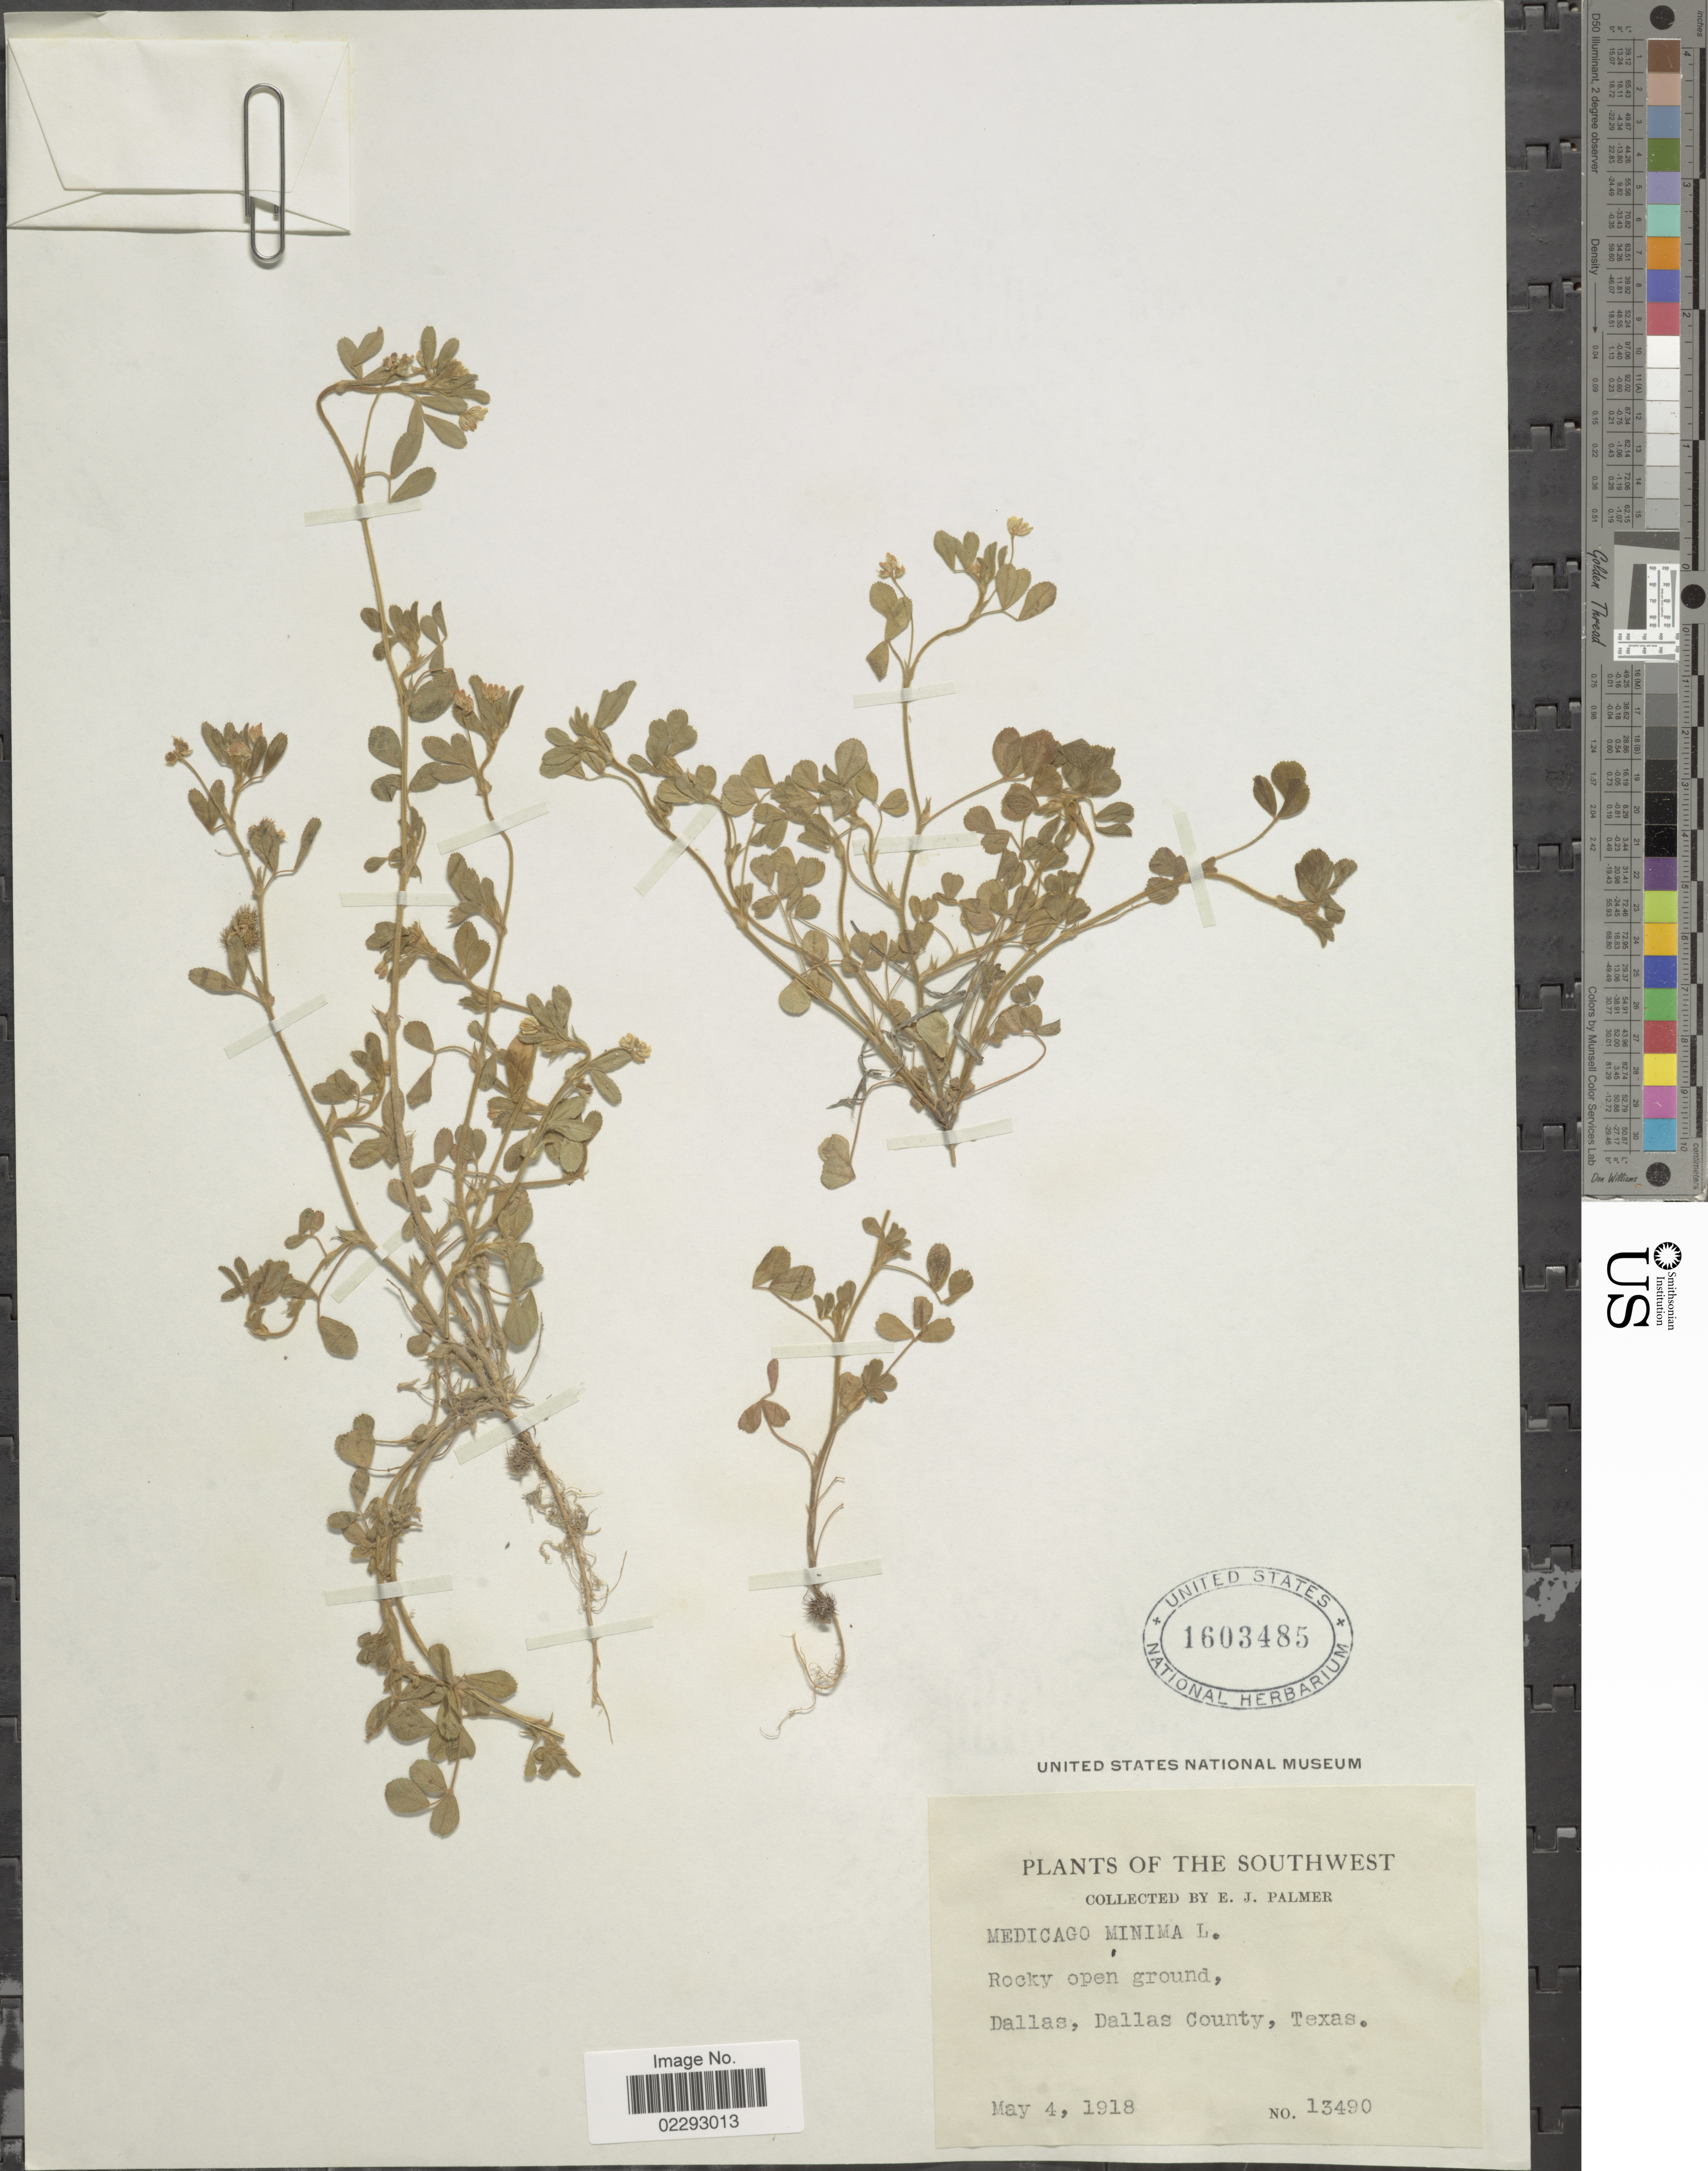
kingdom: Plantae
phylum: Tracheophyta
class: Magnoliopsida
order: Fabales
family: Fabaceae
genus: Medicago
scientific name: Medicago minima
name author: Lam.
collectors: E. J. Palmer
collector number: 13490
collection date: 1918-05-04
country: United States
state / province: Texas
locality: Southwest, Dallas, Dallas County, texas.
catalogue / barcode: US 1603485